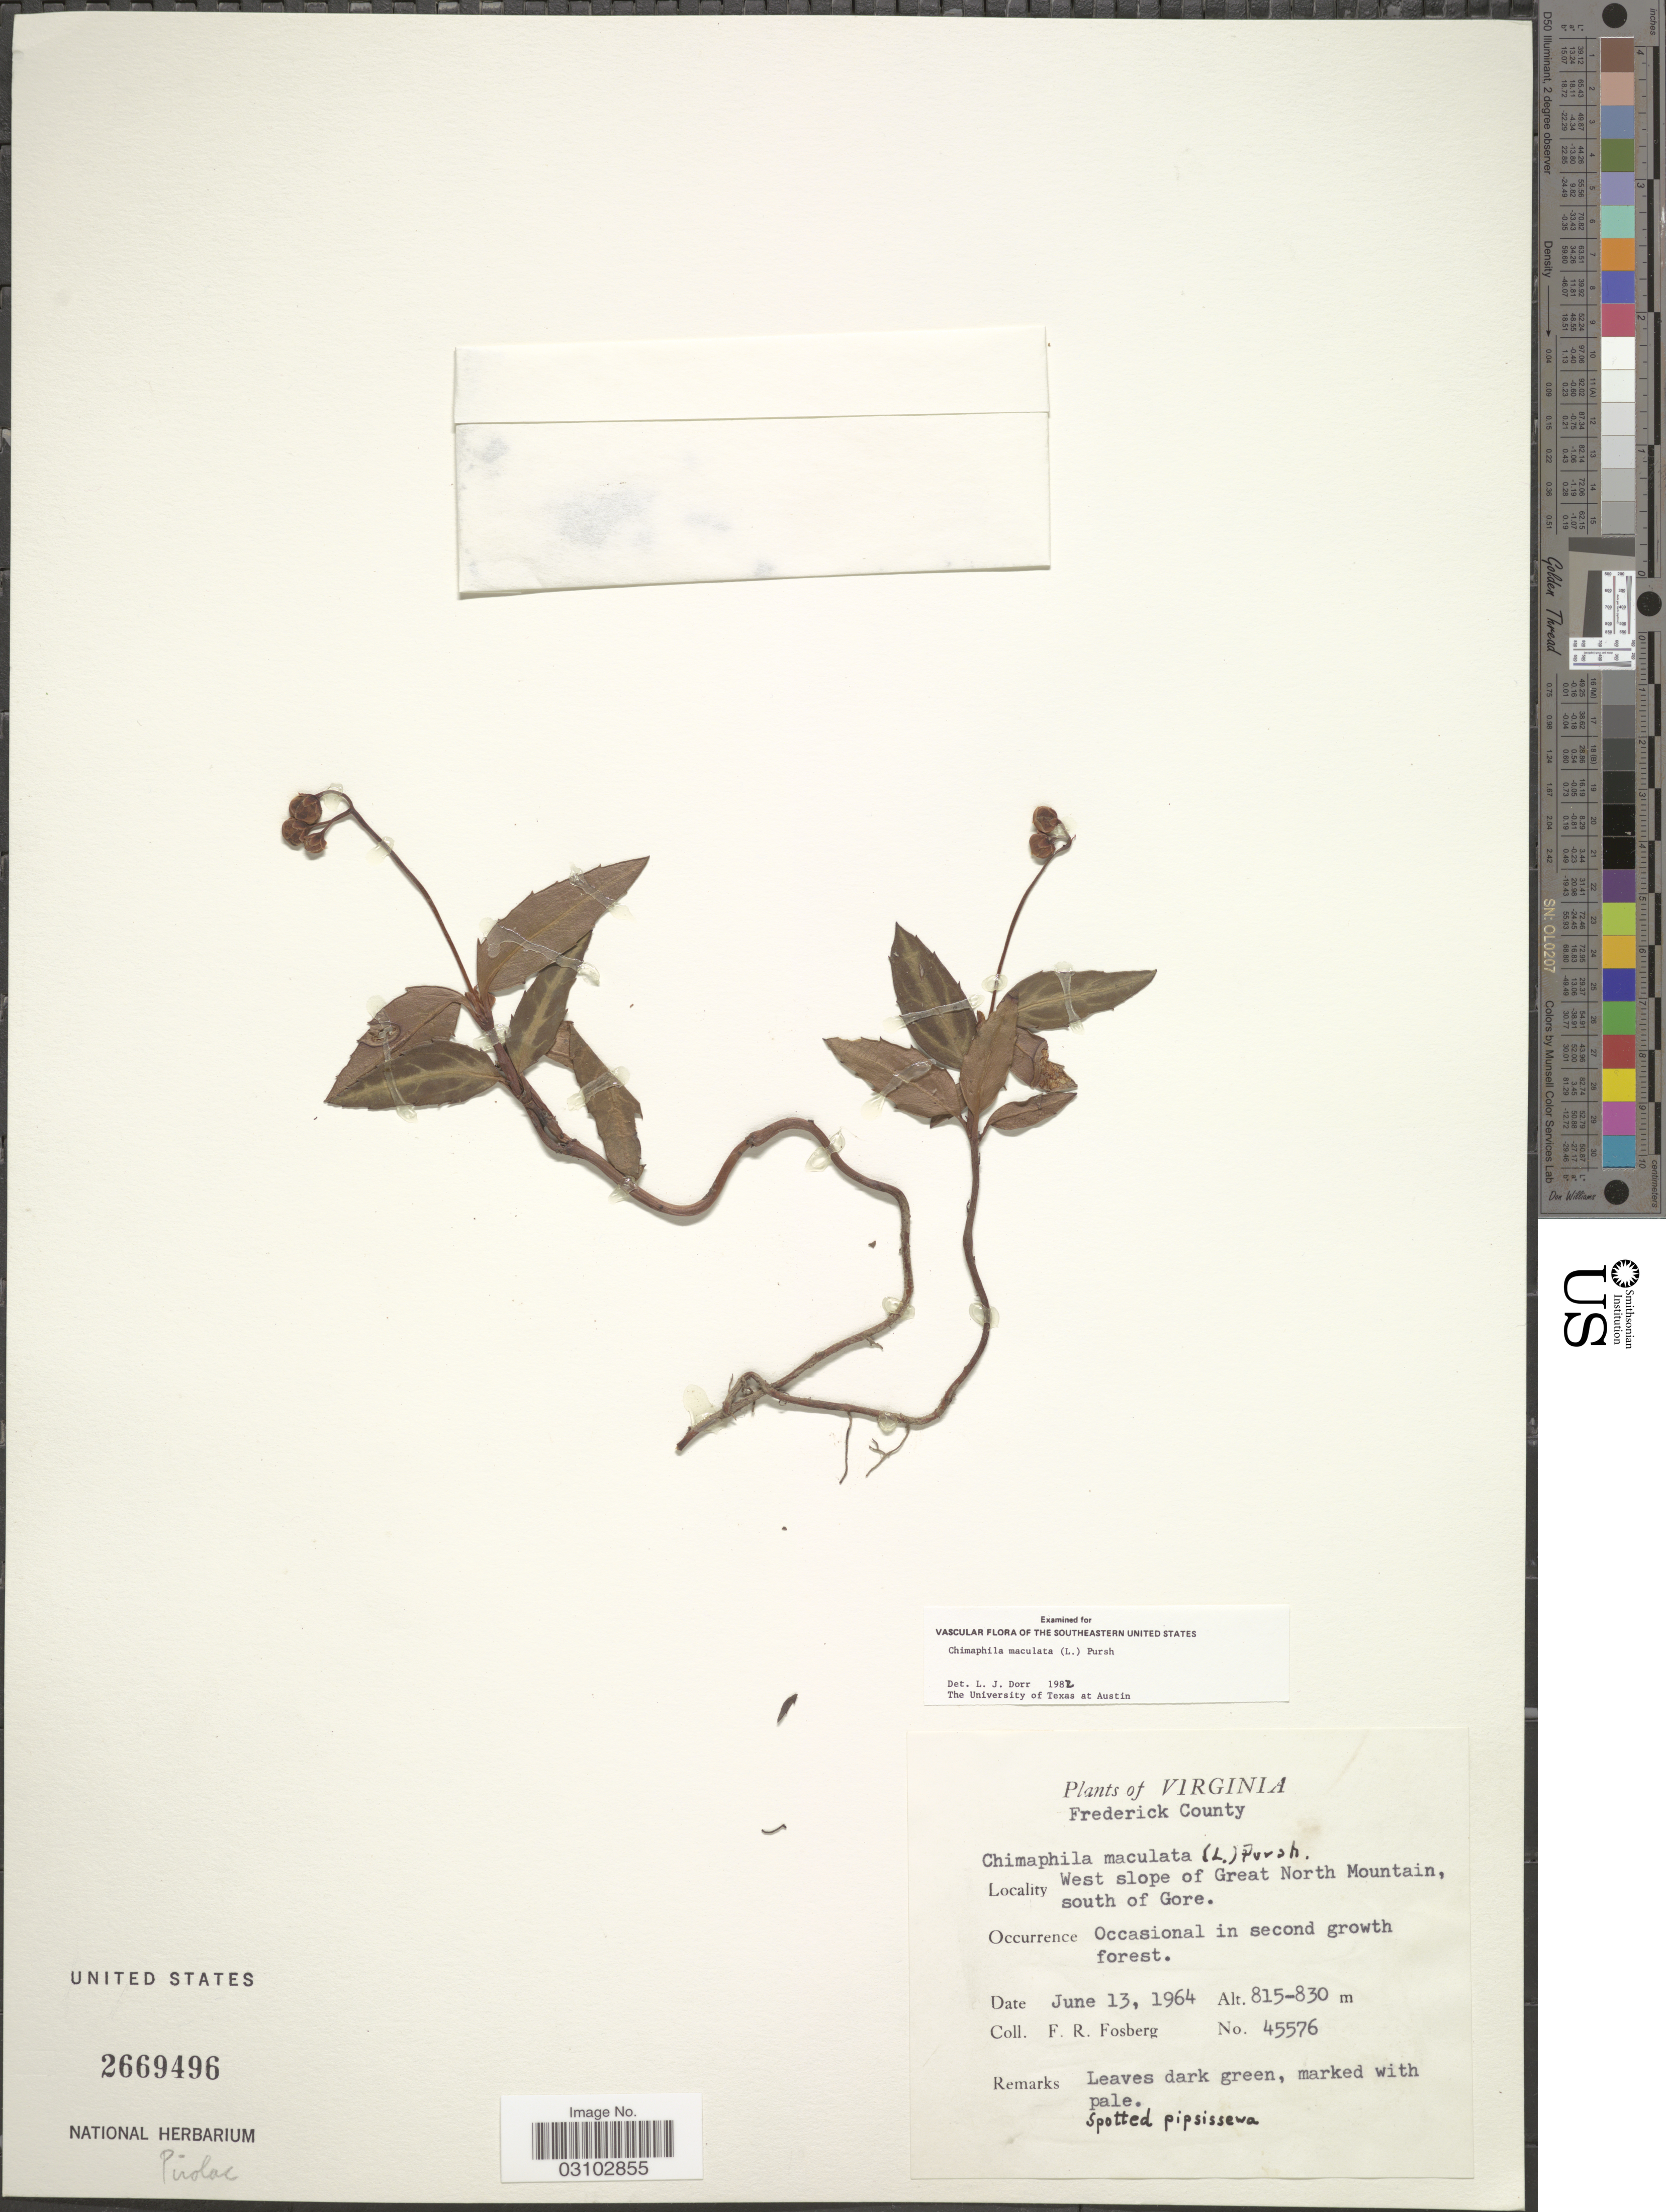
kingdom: Plantae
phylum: Tracheophyta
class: Magnoliopsida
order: Ericales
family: Ericaceae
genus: Chimaphila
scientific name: Chimaphila maculata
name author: (L.) Pursh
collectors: F. R. Fosberg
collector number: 45576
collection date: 1964-06-13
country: United States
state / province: Virginia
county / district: Frederick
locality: Frederick County. West slope of Great North Mountain, south of Gore.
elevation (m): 815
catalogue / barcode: US 2669496